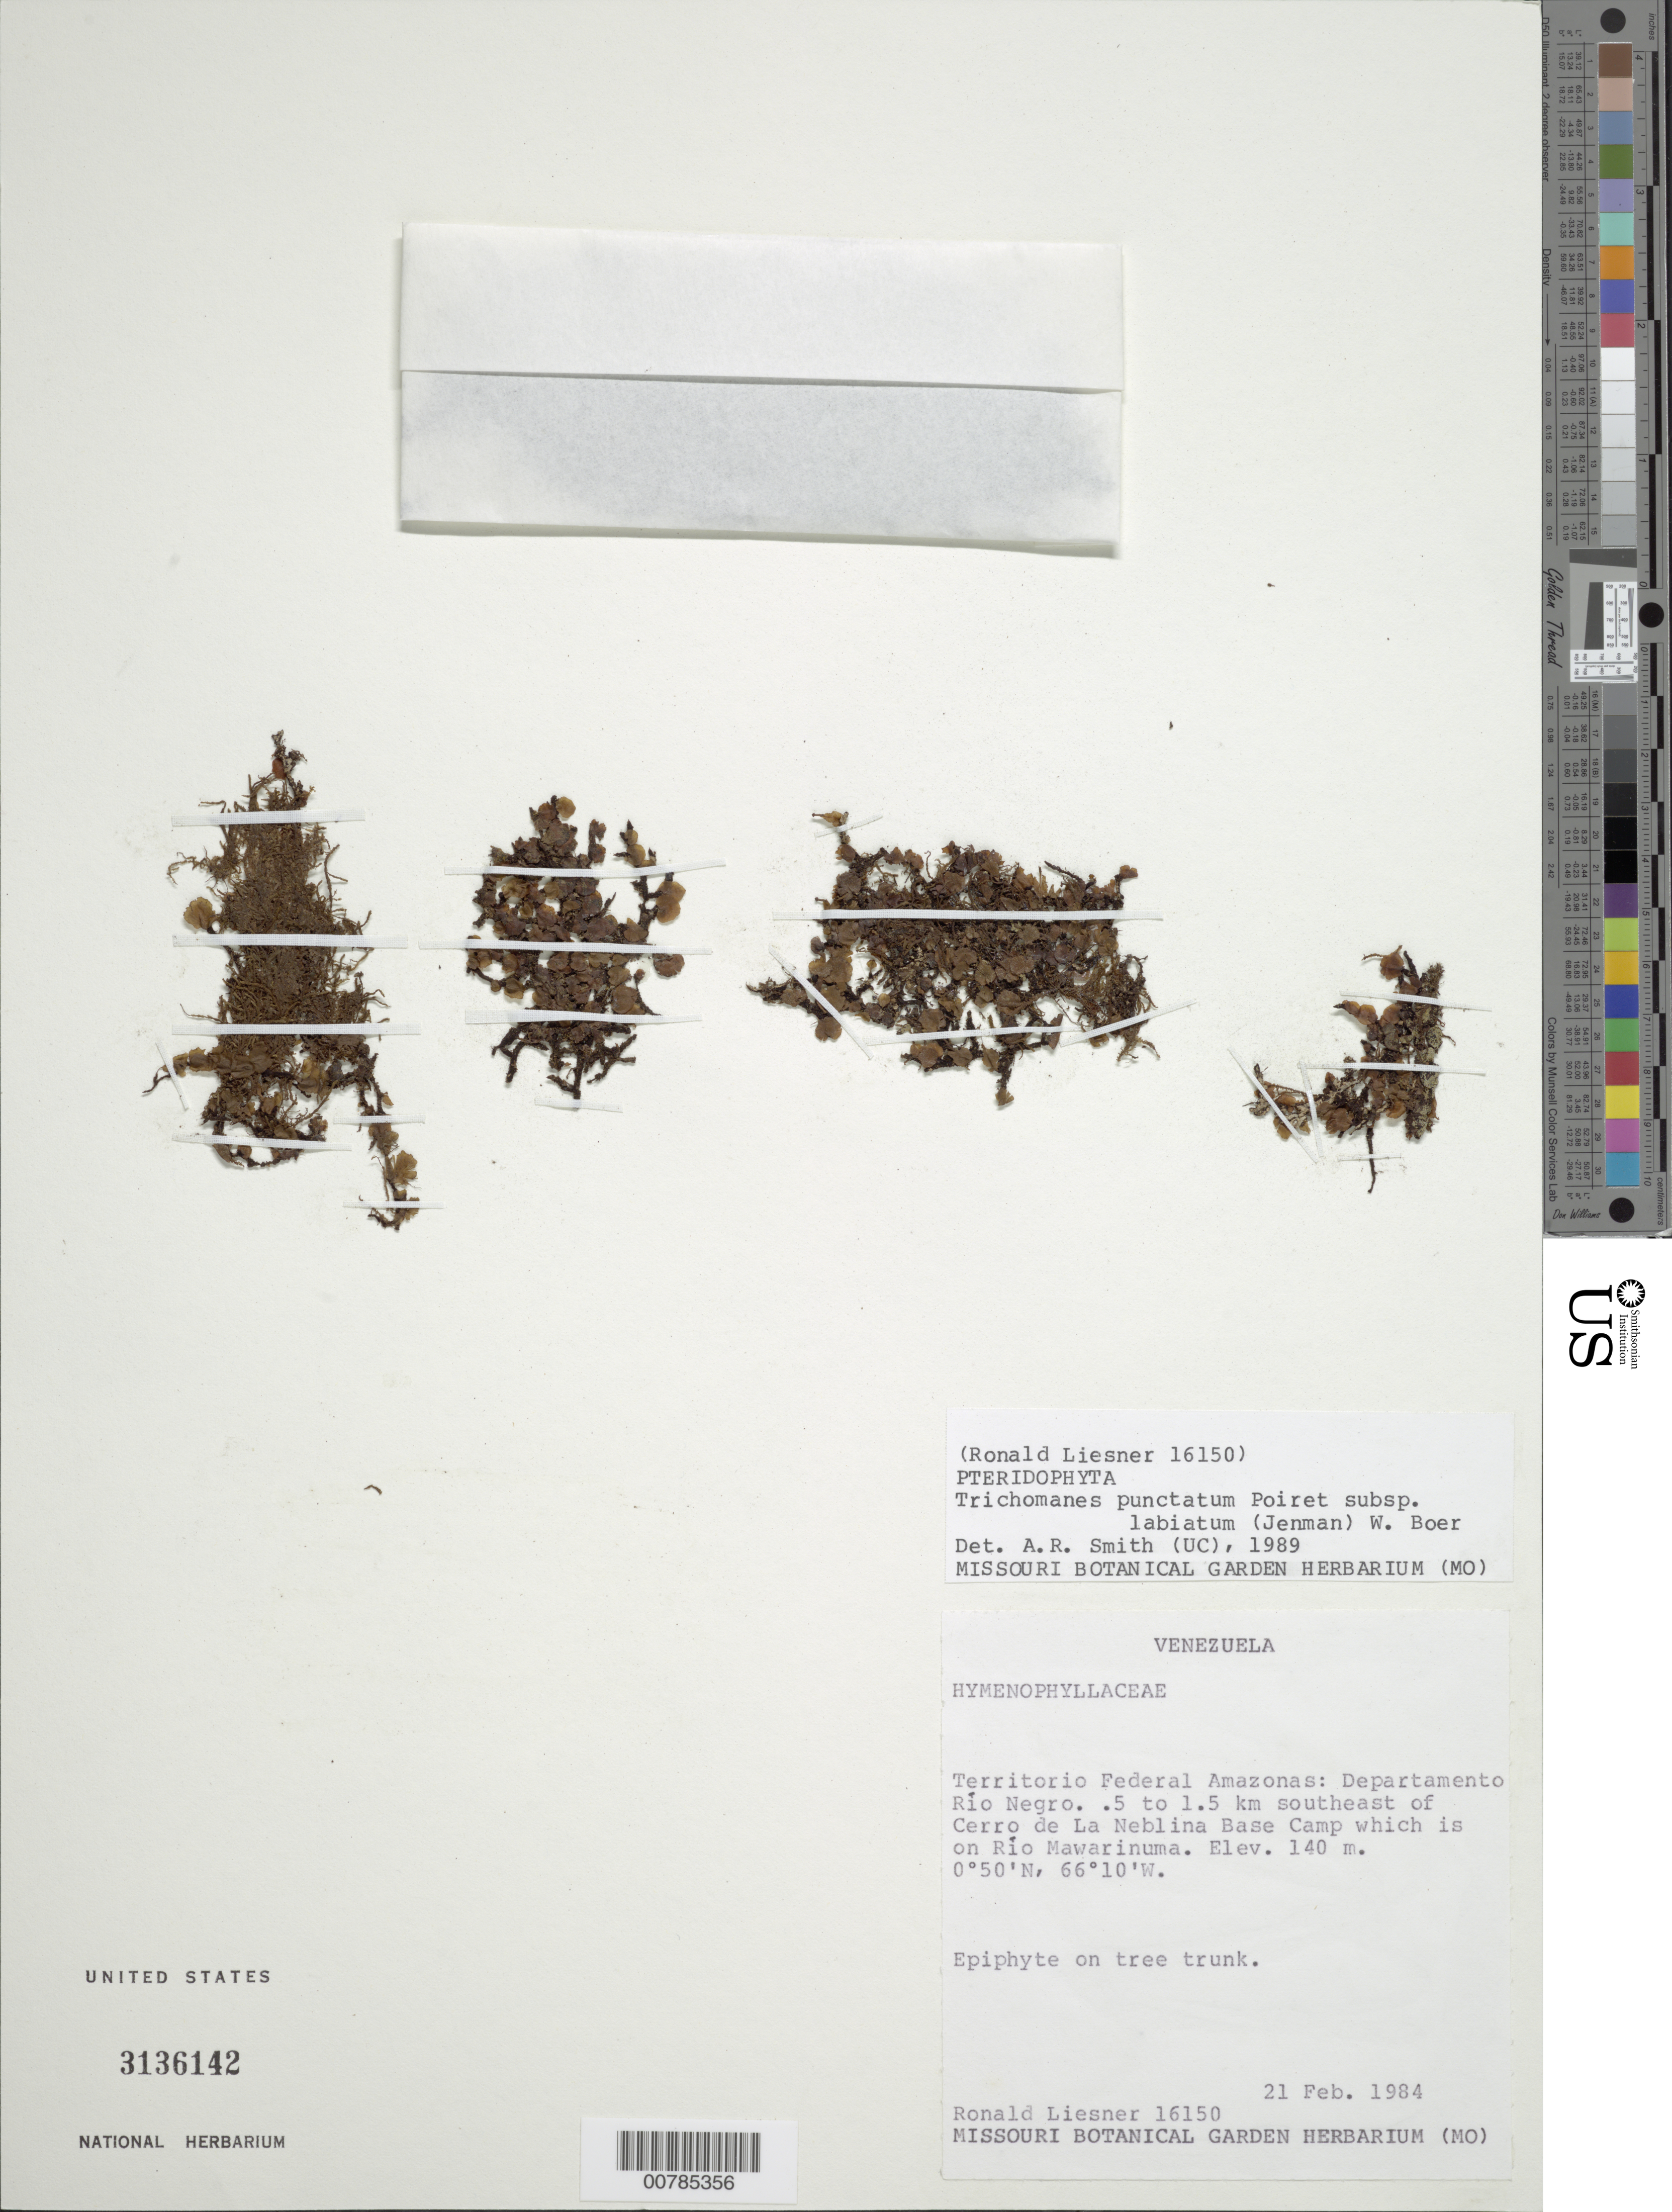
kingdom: Plantae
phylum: Tracheophyta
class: Polypodiopsida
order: Hymenophyllales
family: Hymenophyllaceae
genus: Didymoglossum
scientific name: Didymoglossum punctatum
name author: (Poir.) Desv.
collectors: R. L. Liesner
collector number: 16150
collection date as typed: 21-Feb-84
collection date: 1984-02-21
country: Venezuela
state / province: Amazonas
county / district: Río Negro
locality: Río Mawarinuma, 0.5-1.5 km S of Cerro de la Neblina Base Camp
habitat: On tree trunk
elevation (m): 140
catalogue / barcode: US 3136142